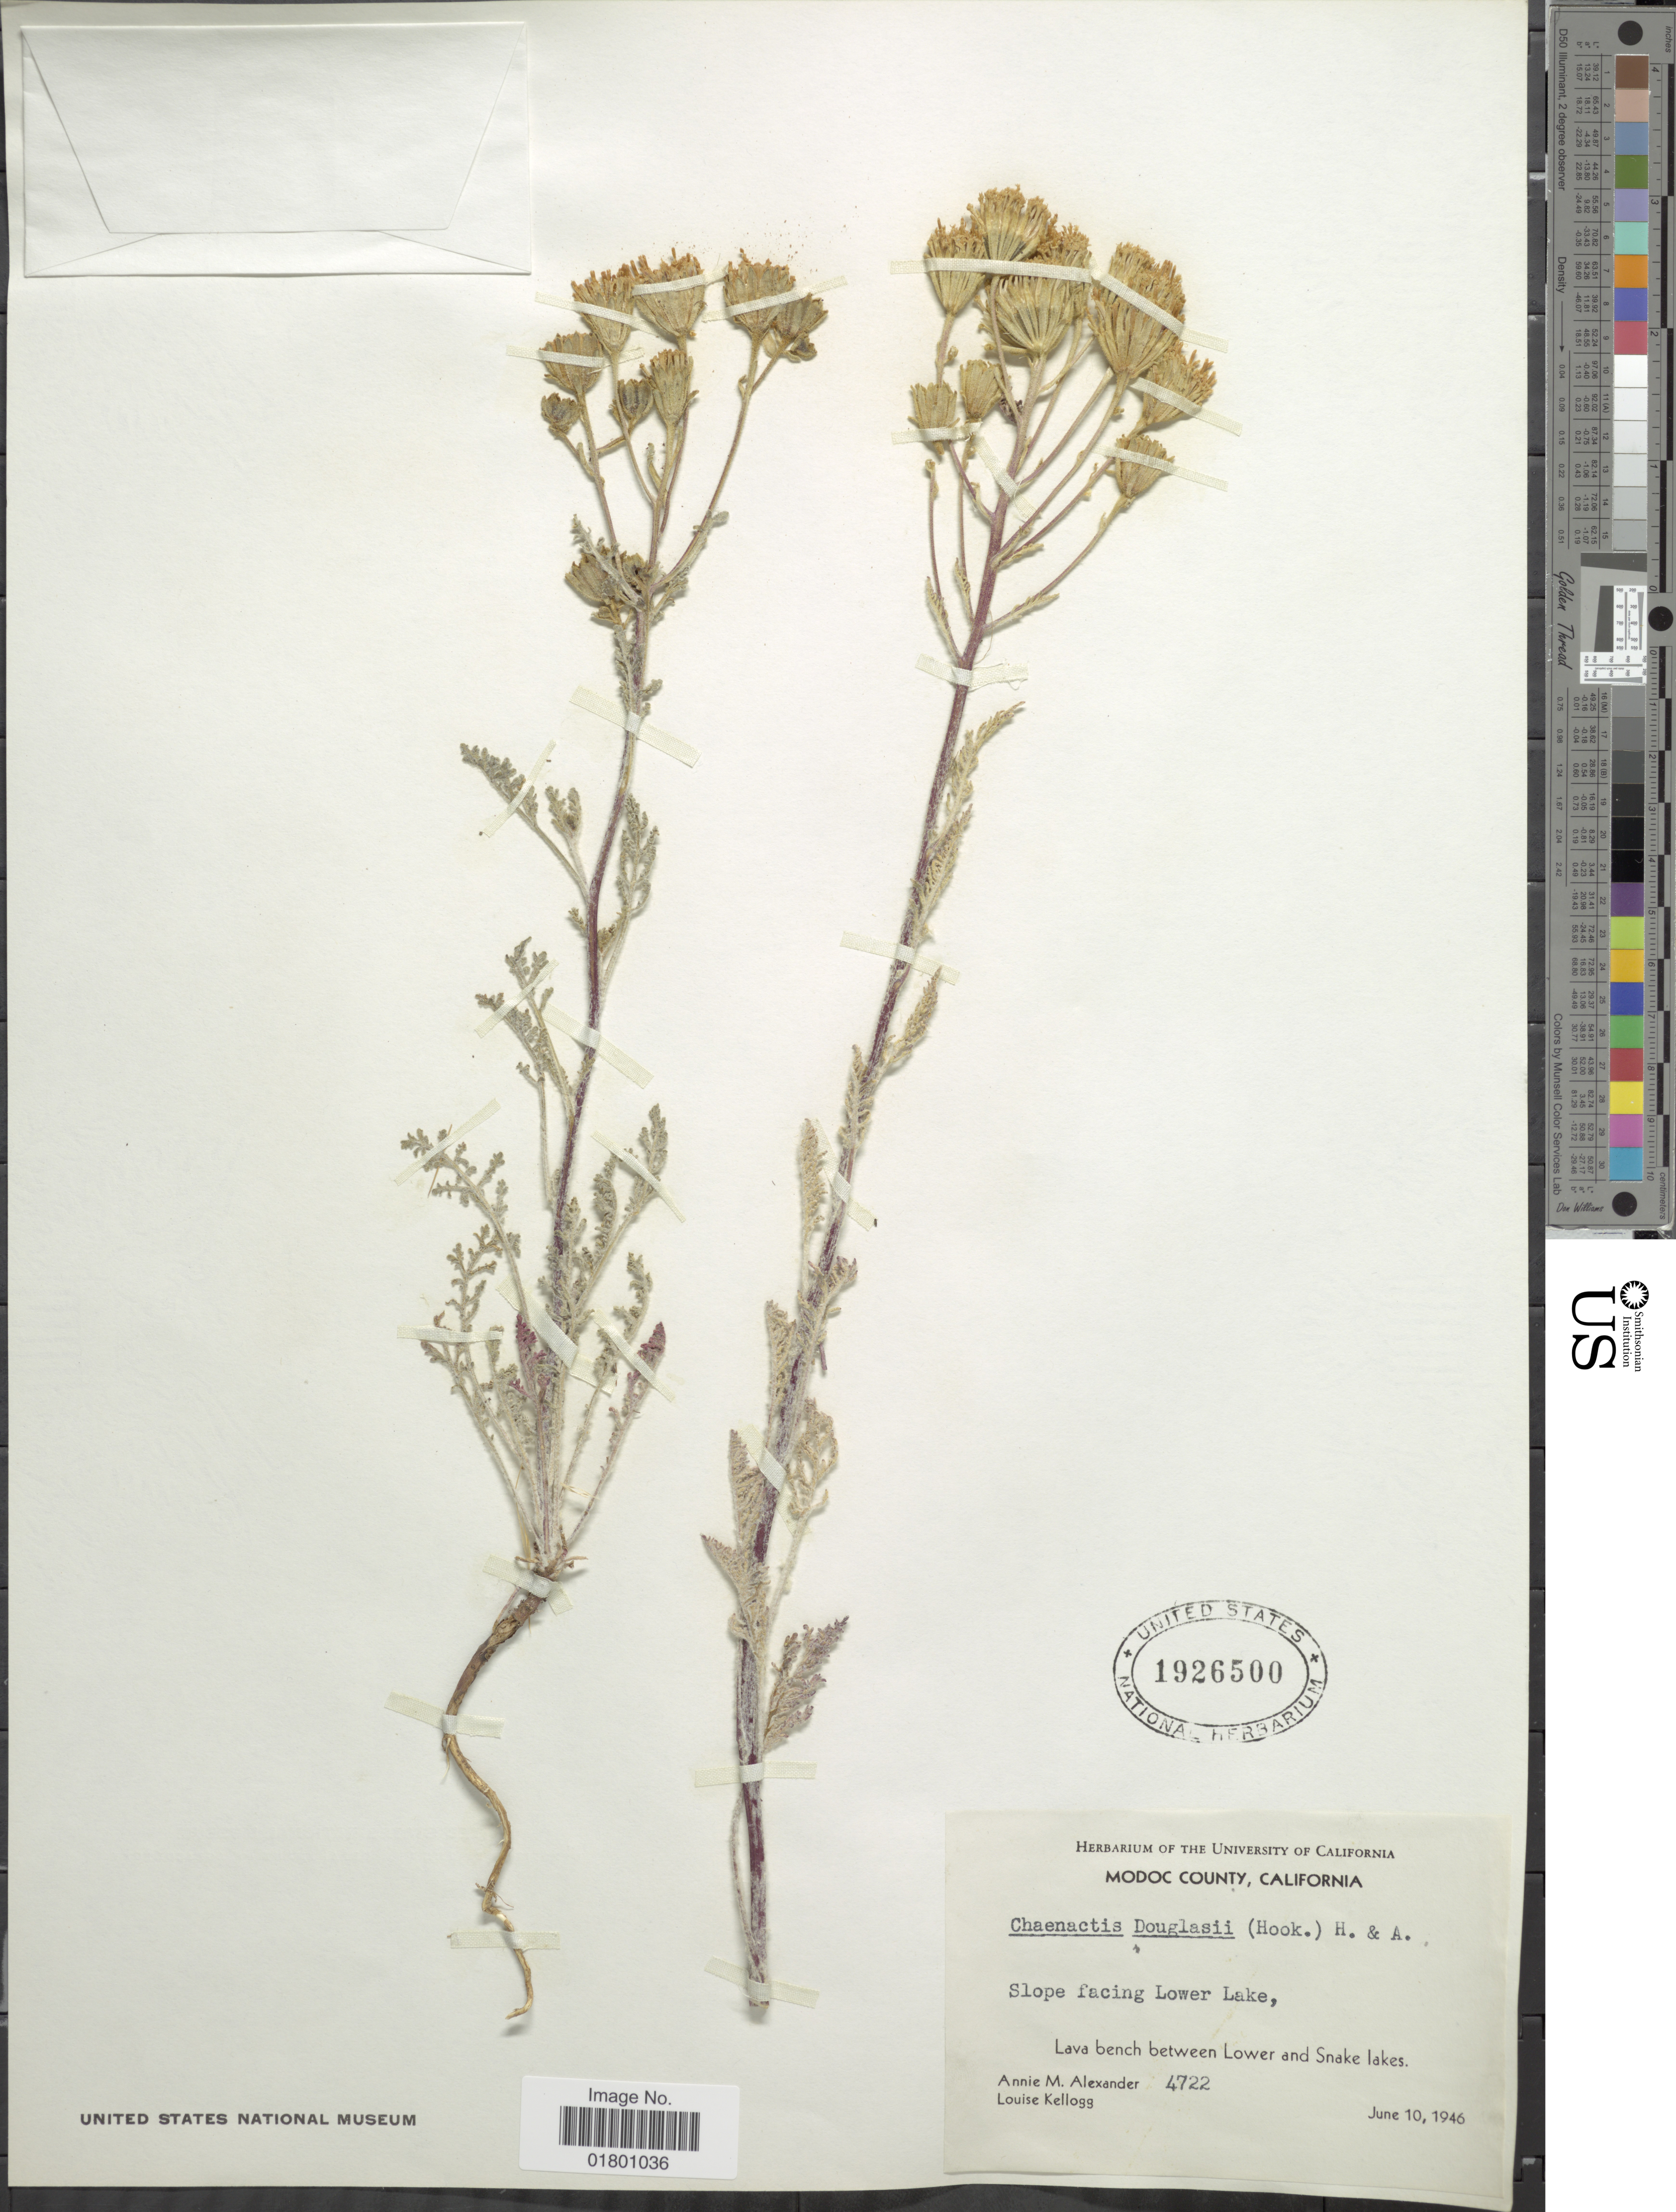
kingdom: Plantae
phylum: Tracheophyta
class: Magnoliopsida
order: Asterales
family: Asteraceae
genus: Chaenactis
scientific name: Chaenactis douglasii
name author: Hook. & Arn.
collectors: A. M. Alexander & L. Kellogg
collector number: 4722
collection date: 1946-06-10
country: United States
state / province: California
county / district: Modoc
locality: Modoc County, Slope facing Lower Lake, Lava bench between Lower and Snake lakes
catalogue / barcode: US 1926500